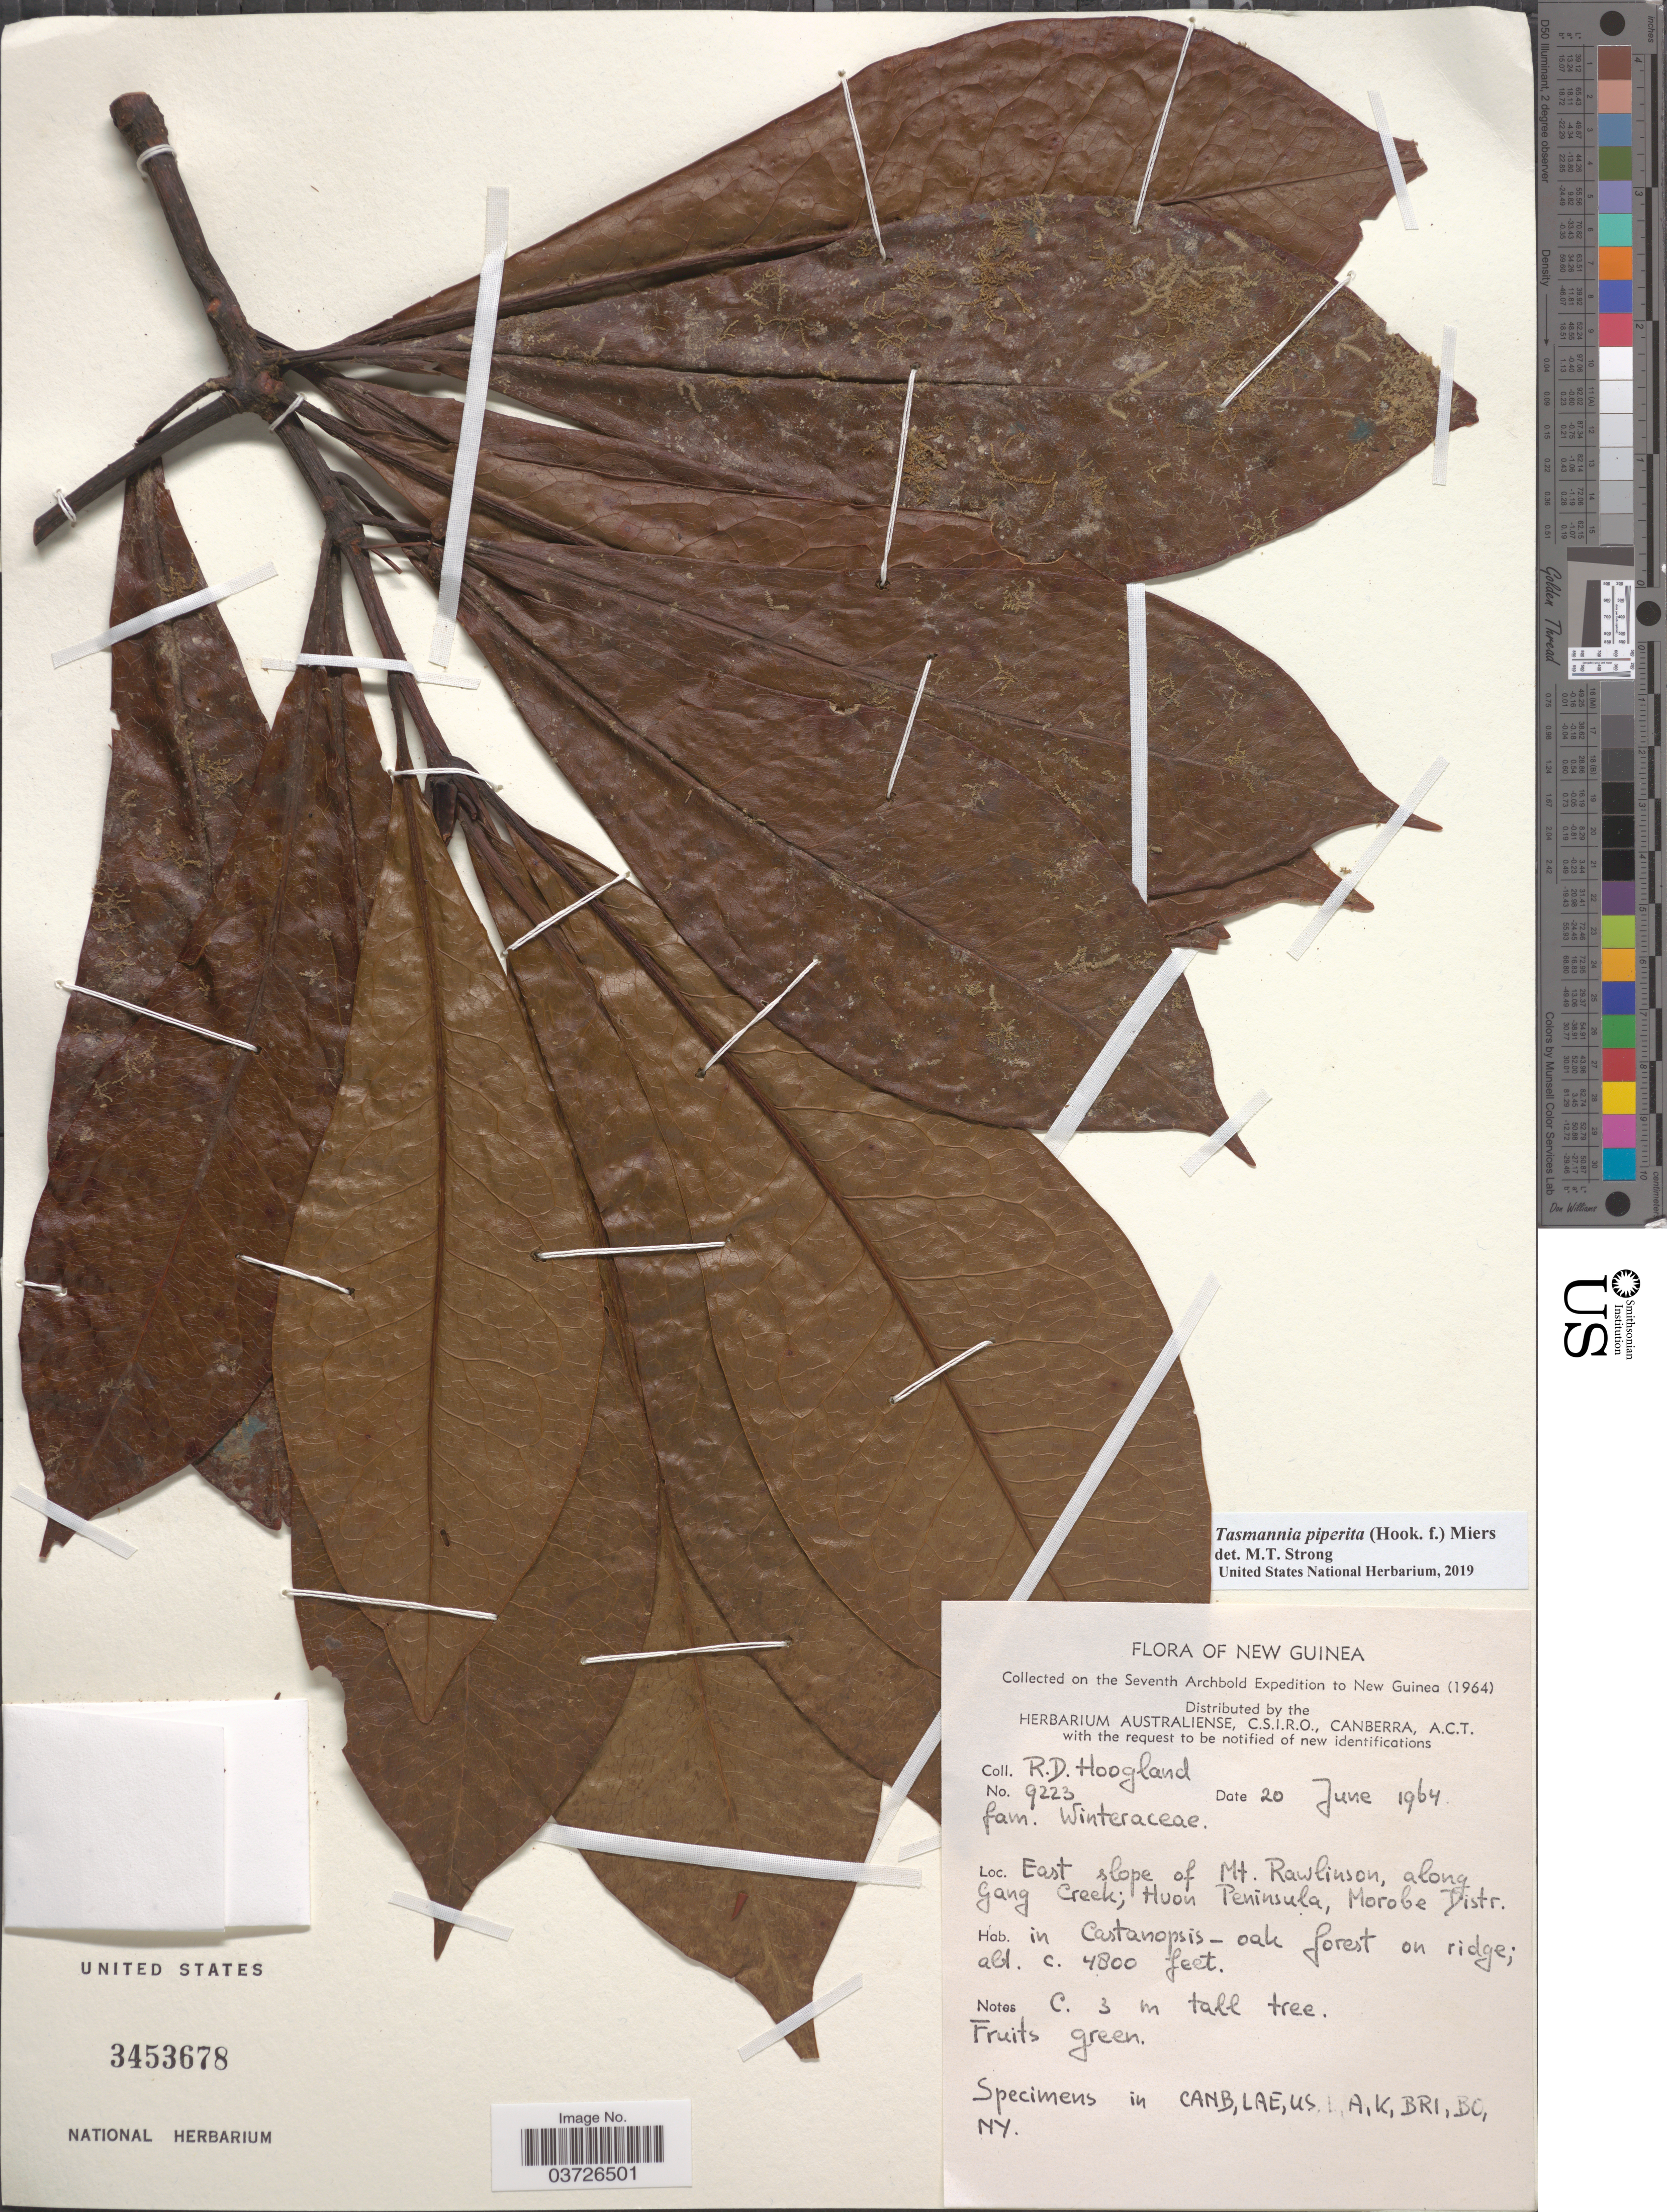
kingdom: Plantae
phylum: Tracheophyta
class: Magnoliopsida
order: Canellales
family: Winteraceae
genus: Tasmannia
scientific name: Tasmannia piperita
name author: (Hook. f.) Miers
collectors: R. D. Hoogland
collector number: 9223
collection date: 1964-06-20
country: Papua New Guinea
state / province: Morobe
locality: New Guinea. East slope of Mt. Rawlinson, along Gang Creek; Huon Peninsula, Morobe Distr.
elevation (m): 1463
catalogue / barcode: US 3453678